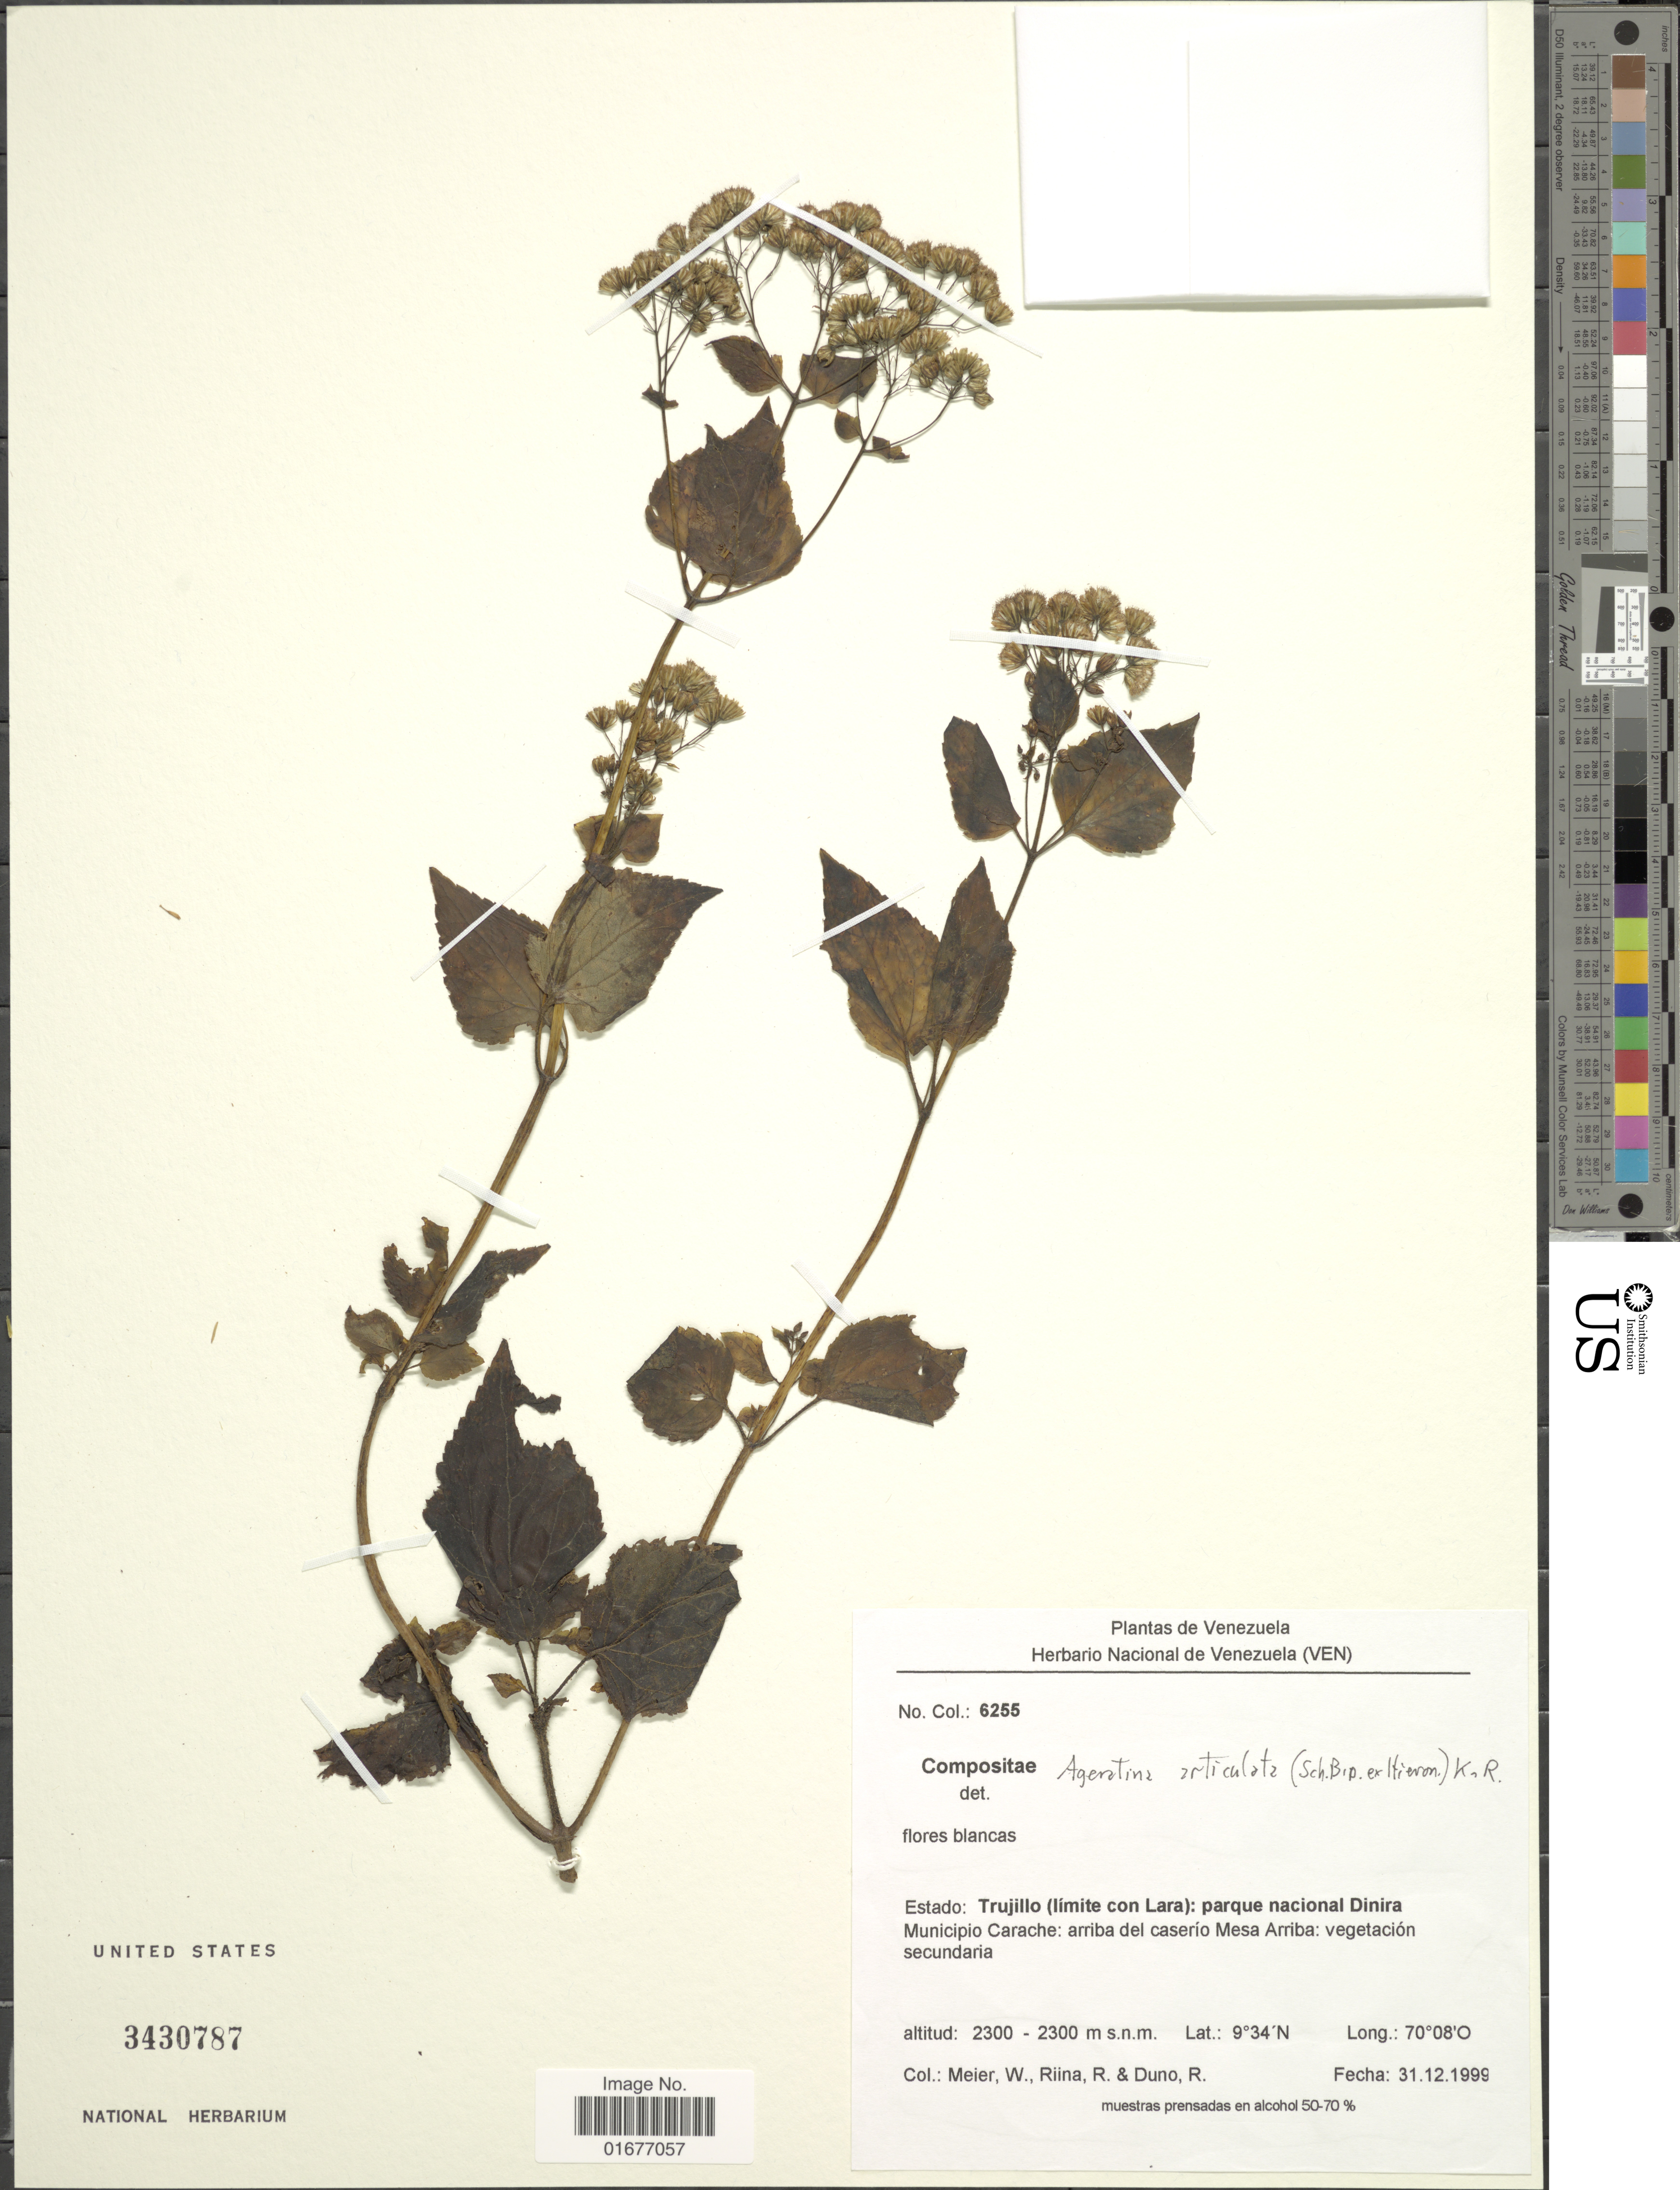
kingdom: Plantae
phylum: Tracheophyta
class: Magnoliopsida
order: Asterales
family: Asteraceae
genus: Ageratina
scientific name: Ageratina articulata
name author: (Sch. Bip. ex Hieron.) R.M. King & H. Rob.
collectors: W. Meier, R. Riina & R. Duno de Stefano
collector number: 6255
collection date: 1999-12-31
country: Venezuela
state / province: Trujillo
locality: Estado: Trujillo (limite con Lara): parque nacional Dinira, Municipio Carache; arriba del caserio Mesa Arriba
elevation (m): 2300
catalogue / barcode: US 3430787